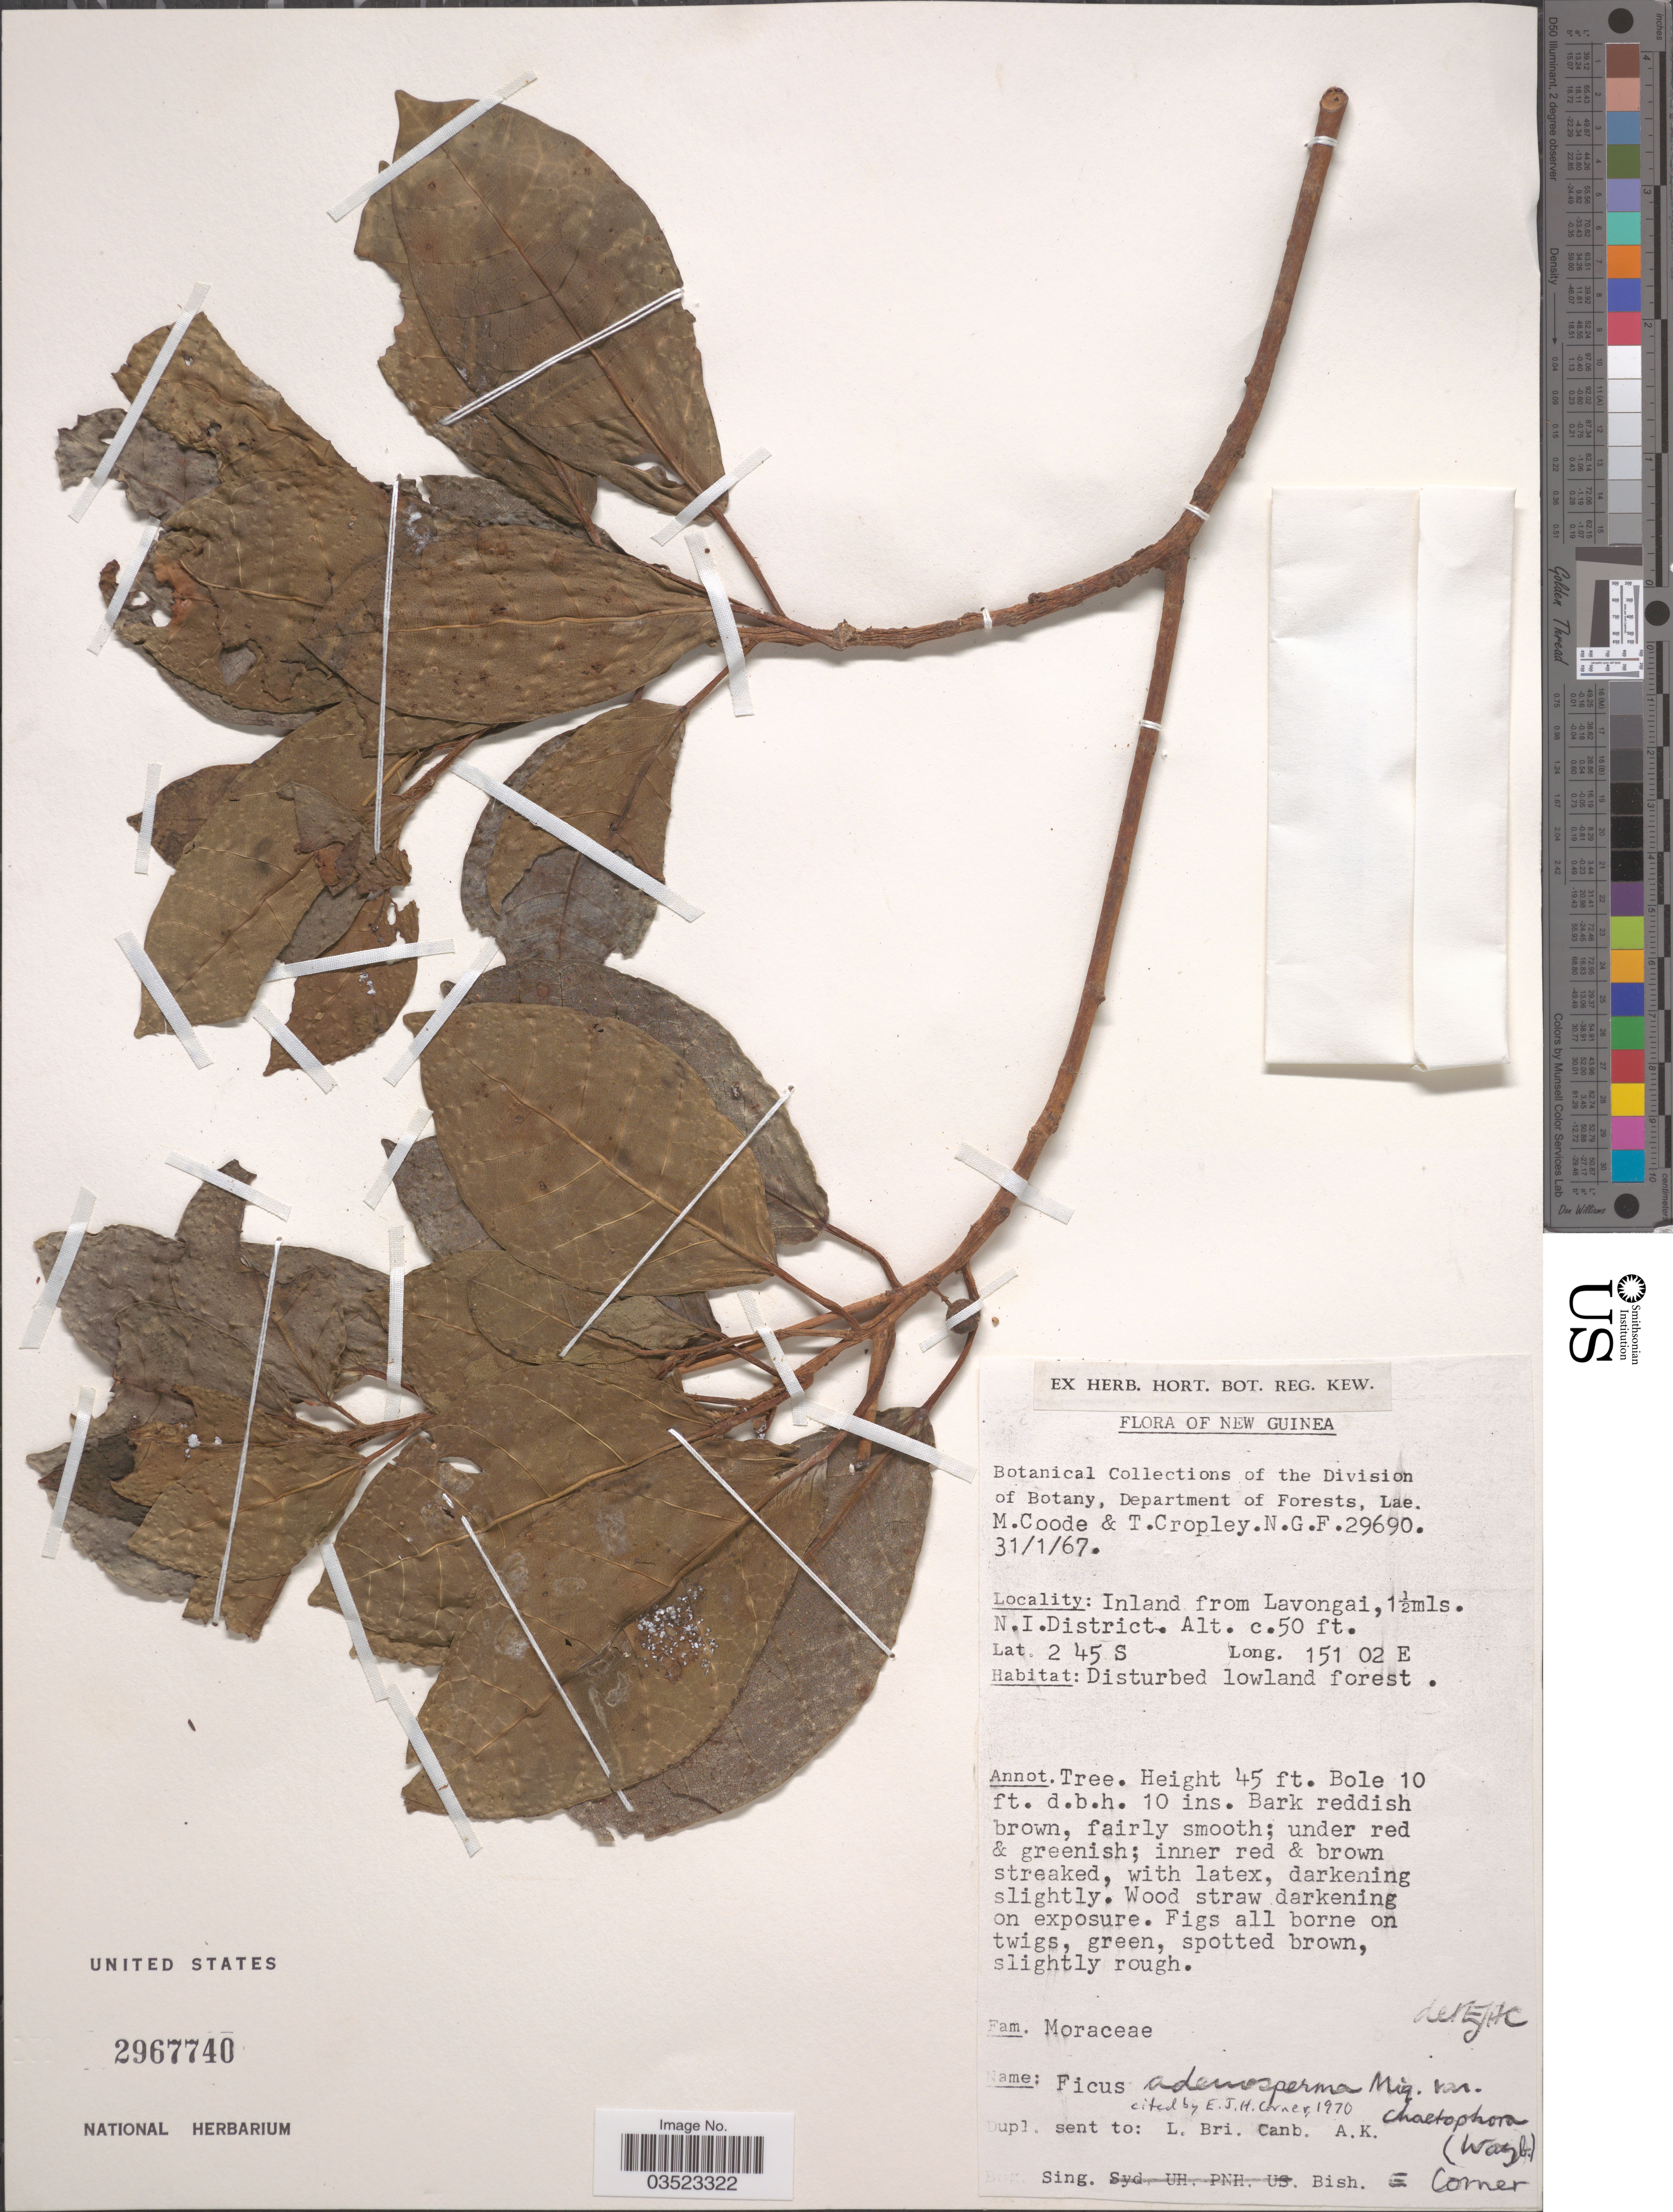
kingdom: Plantae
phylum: Tracheophyta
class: Magnoliopsida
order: Rosales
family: Moraceae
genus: Ficus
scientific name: Ficus adenosperma var. chaetophora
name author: (Warb.) Corner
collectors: M. Coode & T. Cropley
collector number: NGF29690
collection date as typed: Transcribed d/m/y: 31/1/67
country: Papua New Guinea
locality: New Guinea. Inland from Lavongai,1½mls. N.I.District.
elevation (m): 15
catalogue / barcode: US 2967740